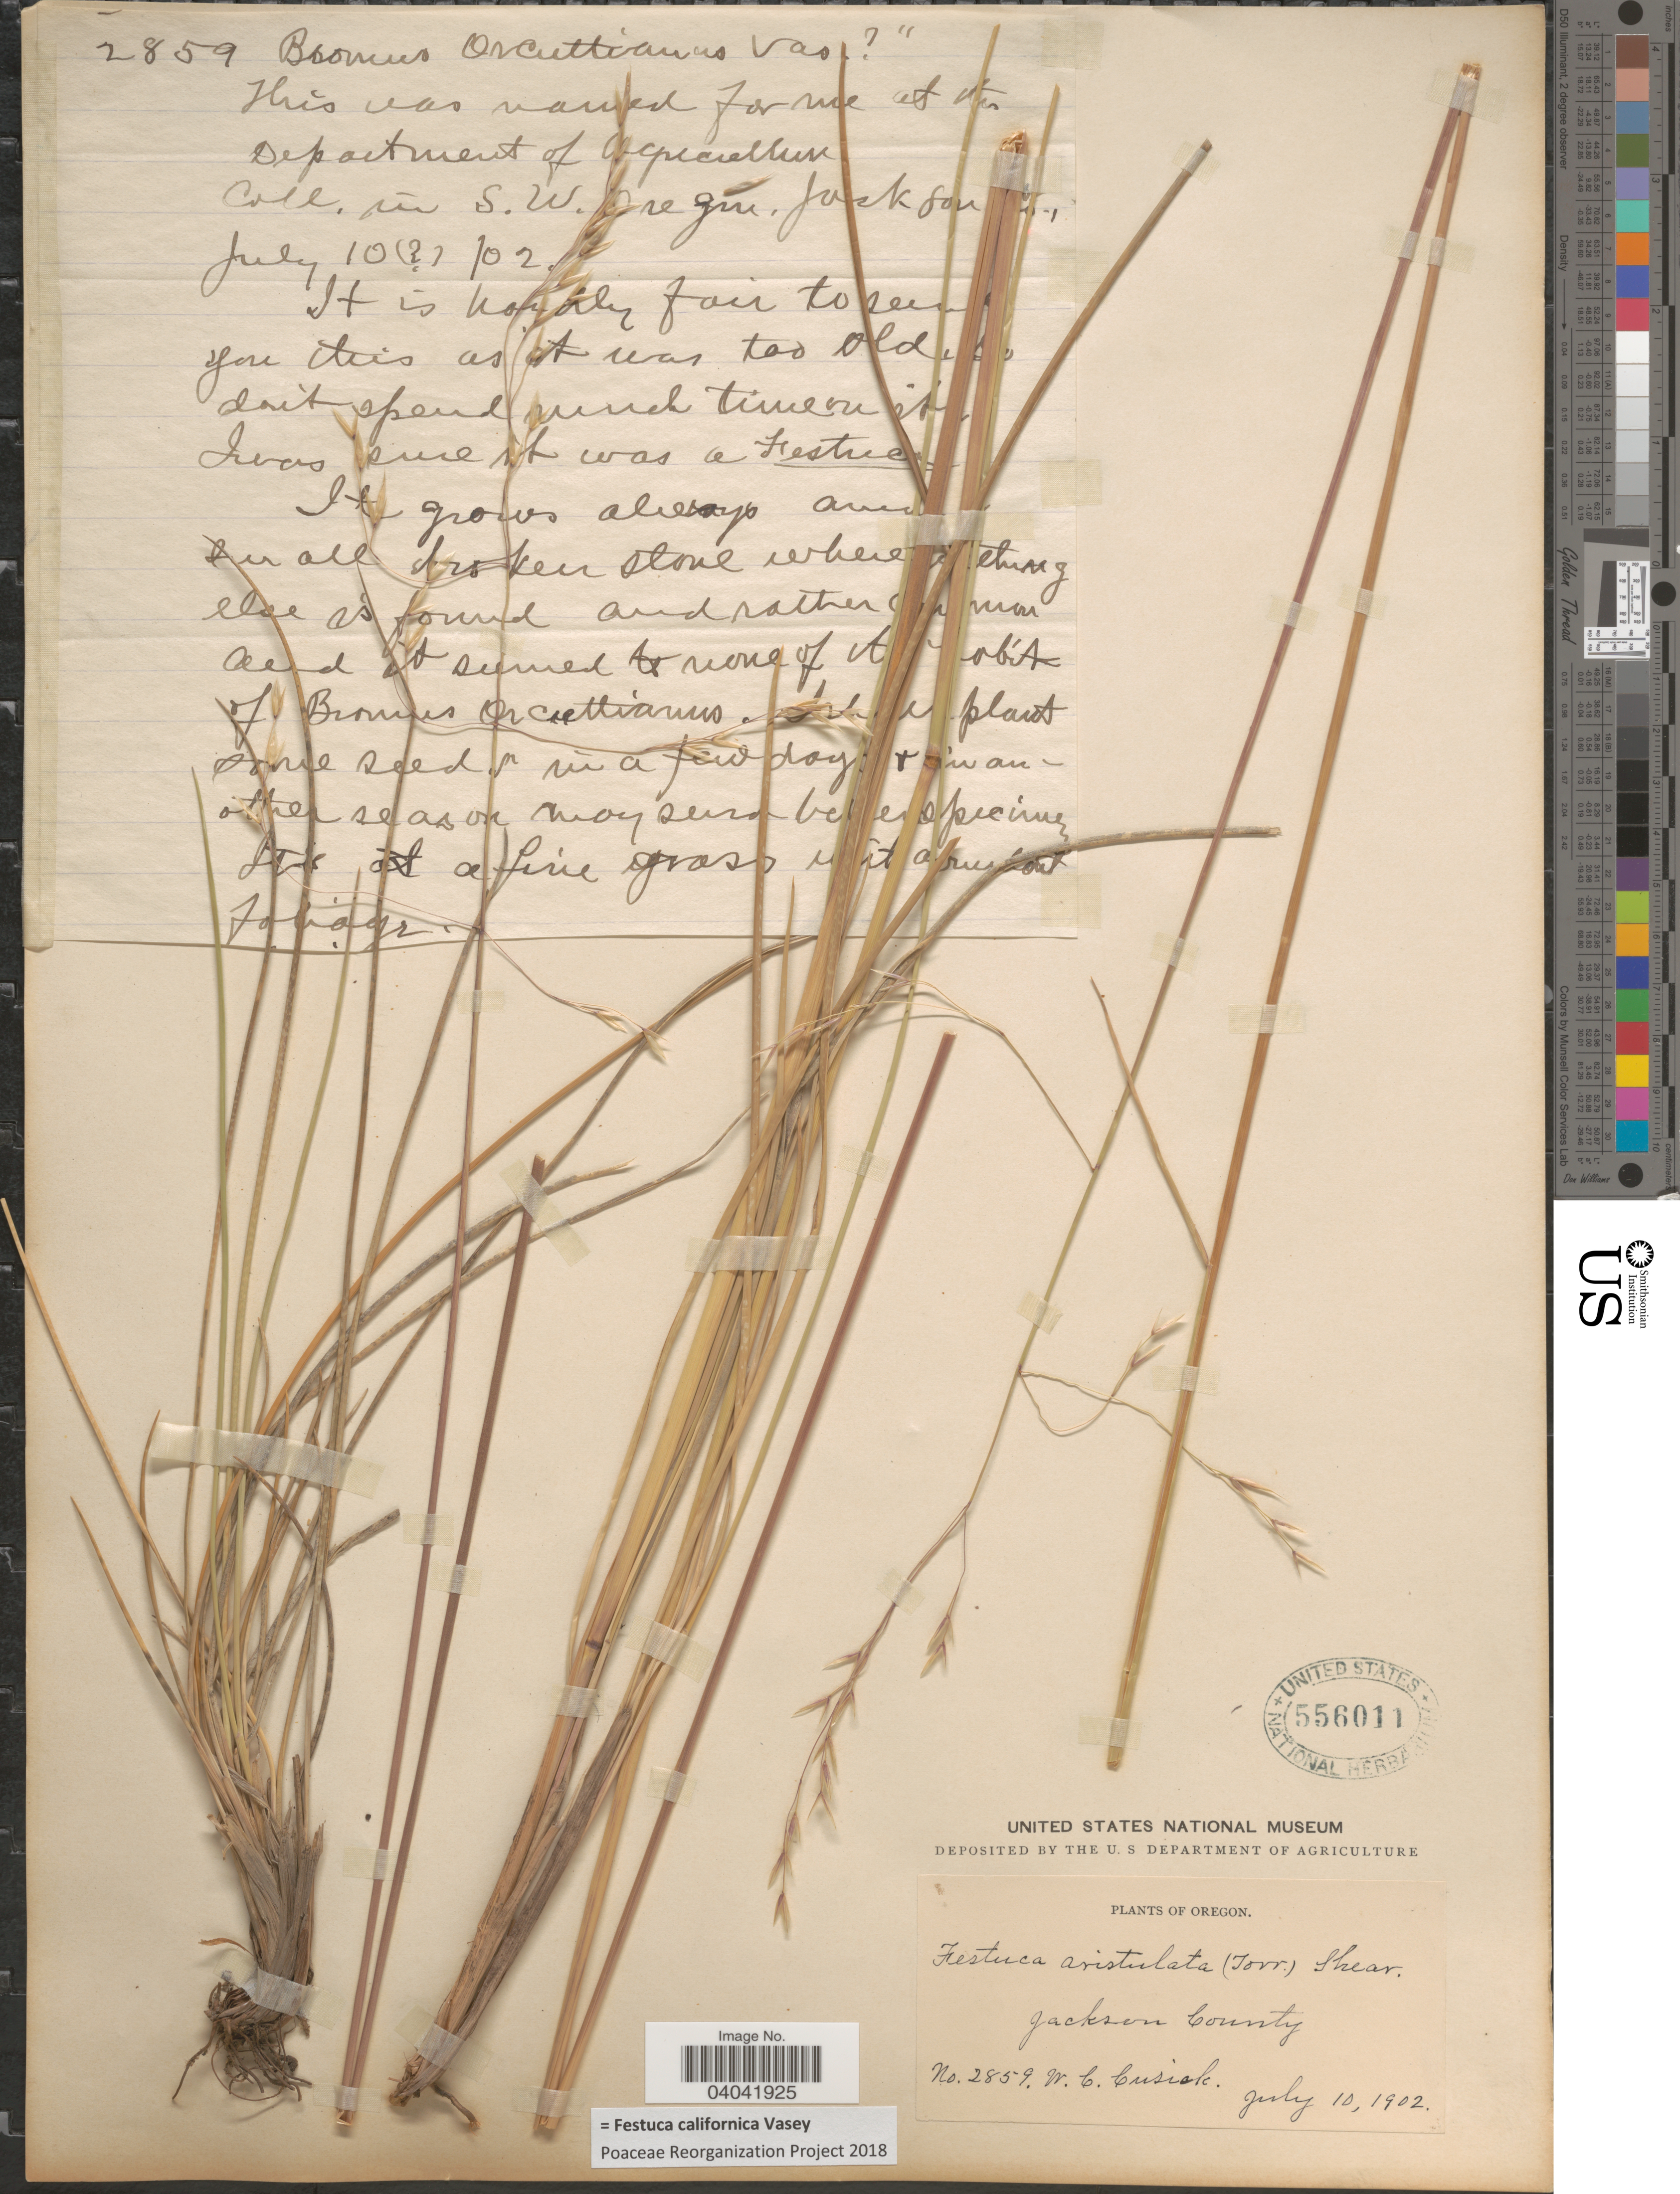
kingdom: Plantae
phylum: Tracheophyta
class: Liliopsida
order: Poales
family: Poaceae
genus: Festuca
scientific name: Festuca californica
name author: Vasey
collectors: W. C. Cusick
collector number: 2859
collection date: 1902-07-10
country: United States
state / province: Oregon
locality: S.W. Oregon. Jackson County.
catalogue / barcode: US 556011